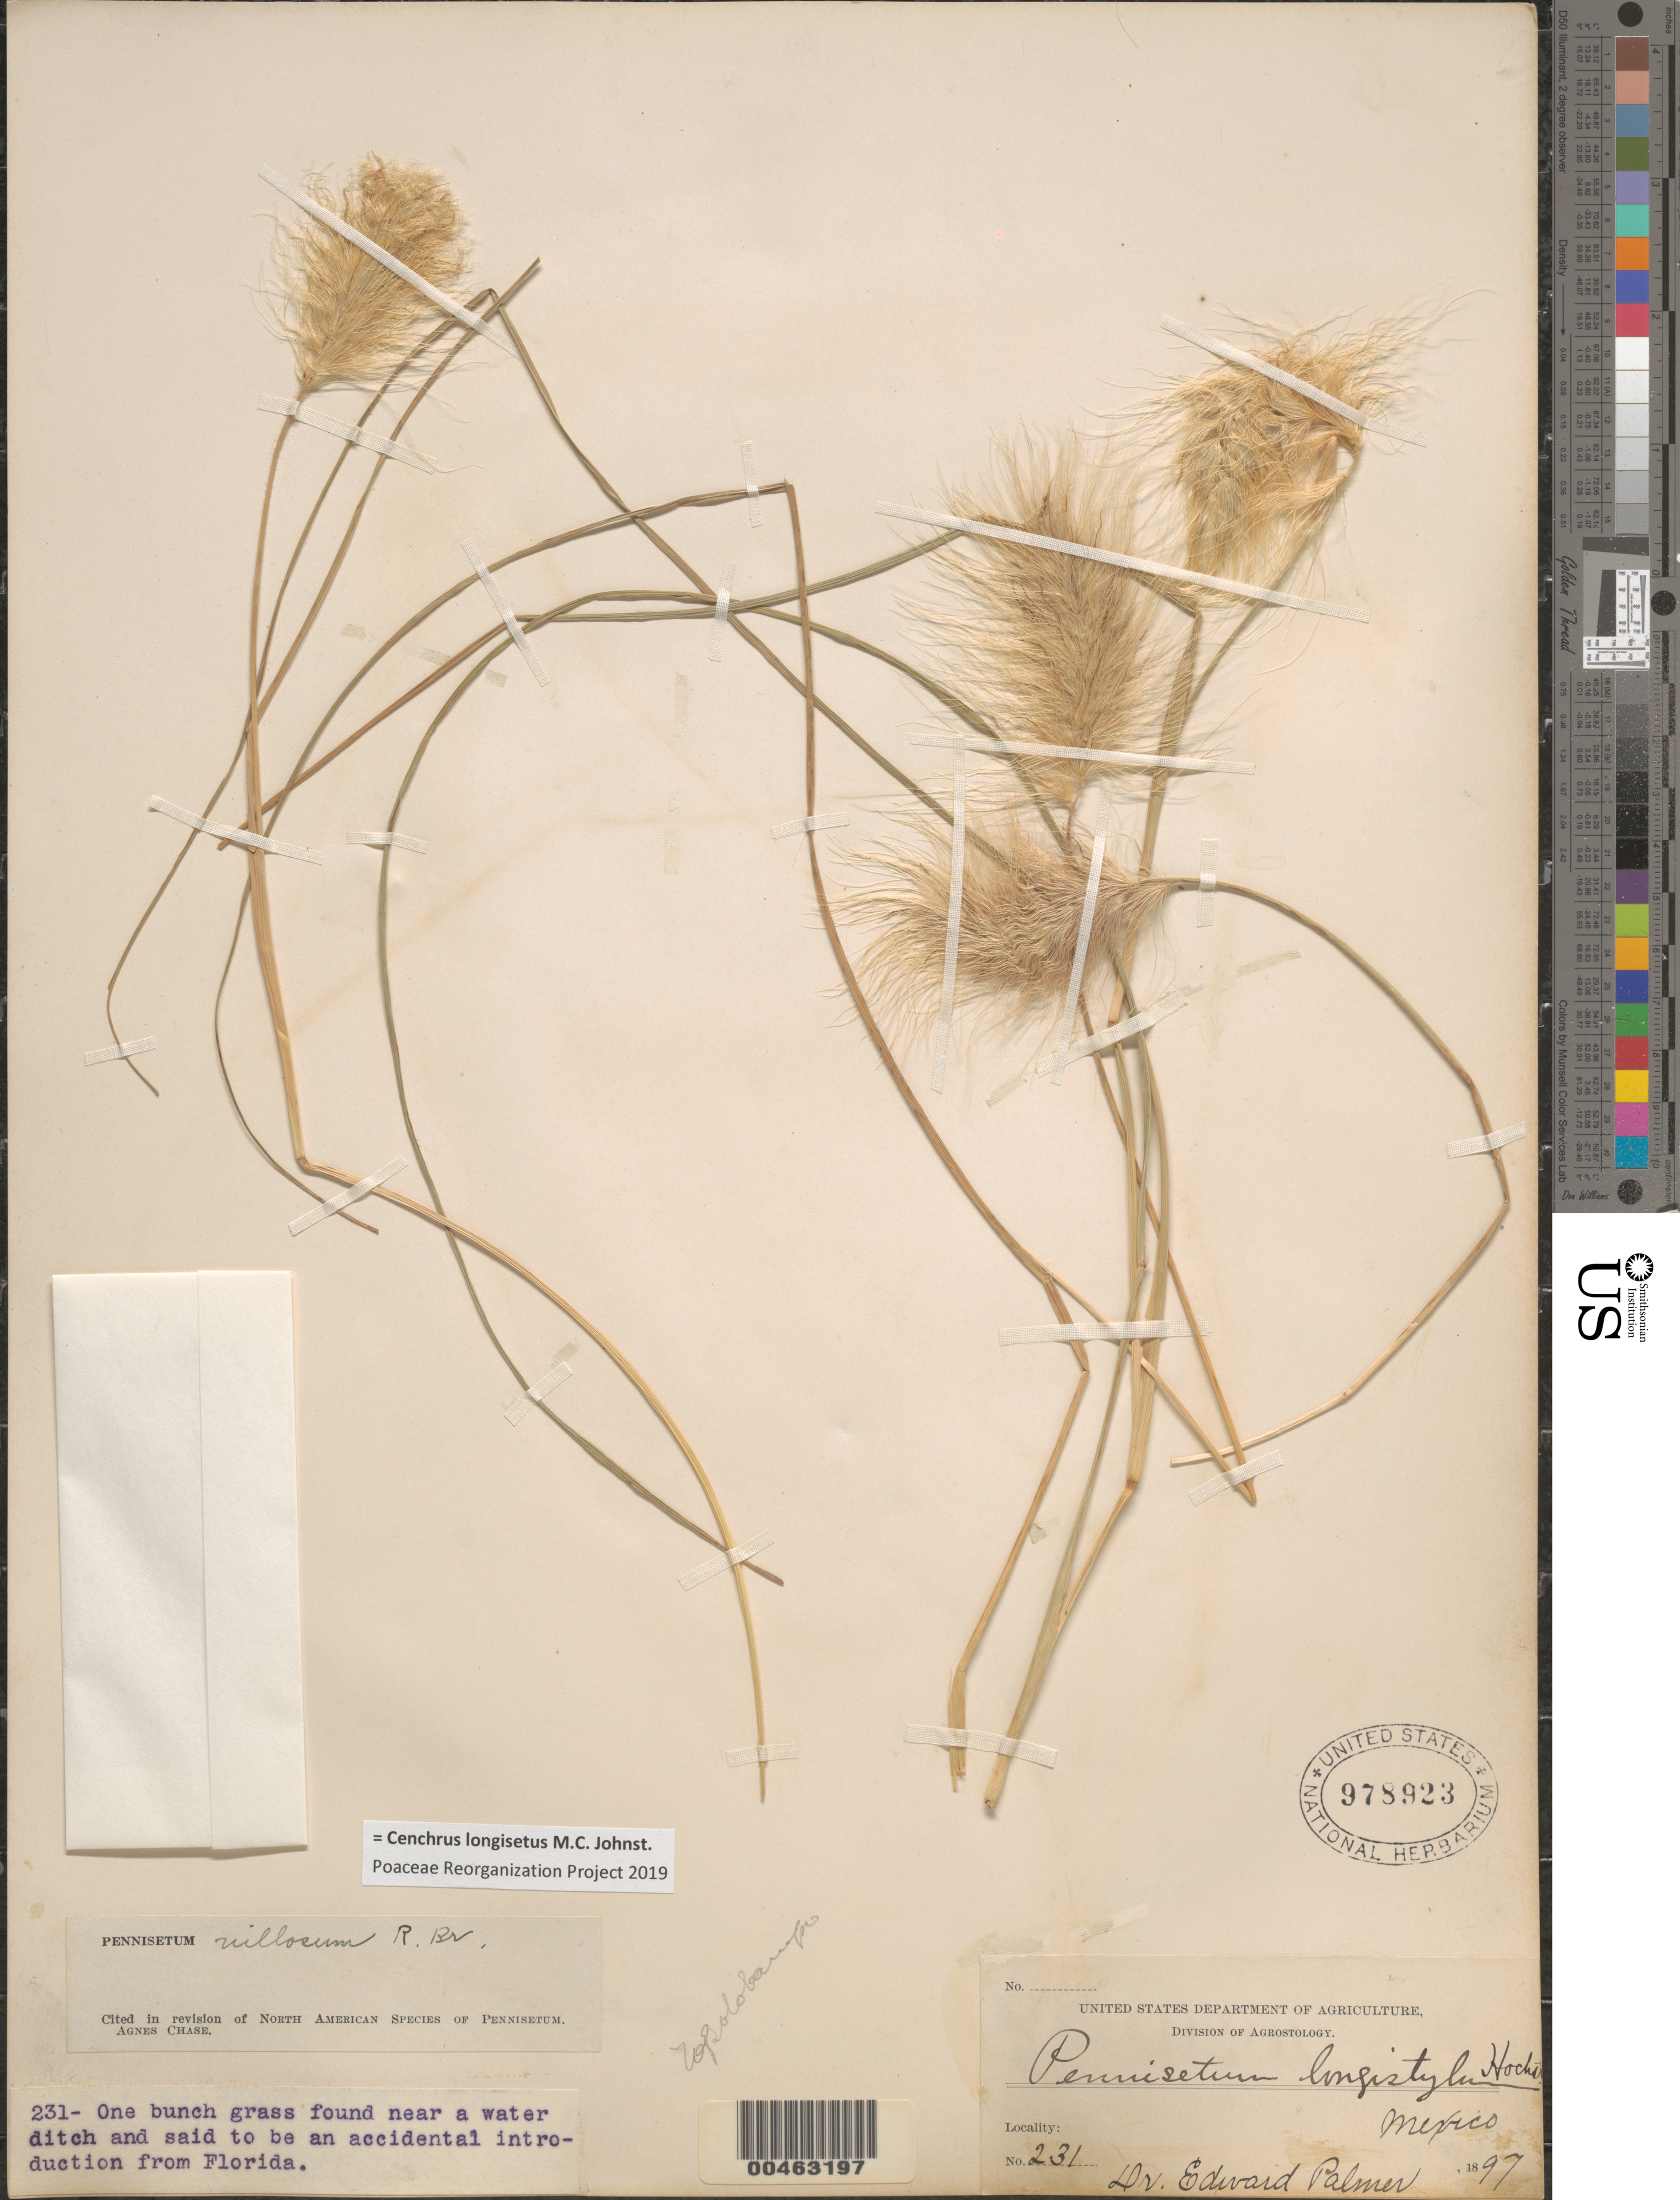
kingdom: Plantae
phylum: Tracheophyta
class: Liliopsida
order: Poales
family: Poaceae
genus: Cenchrus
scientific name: Cenchrus longisetus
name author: M.C. Johnst.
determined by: Poaceae Reorganization Project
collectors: E. Palmer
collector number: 231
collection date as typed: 1897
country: Mexico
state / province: Durango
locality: San Ramon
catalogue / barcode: US 978923